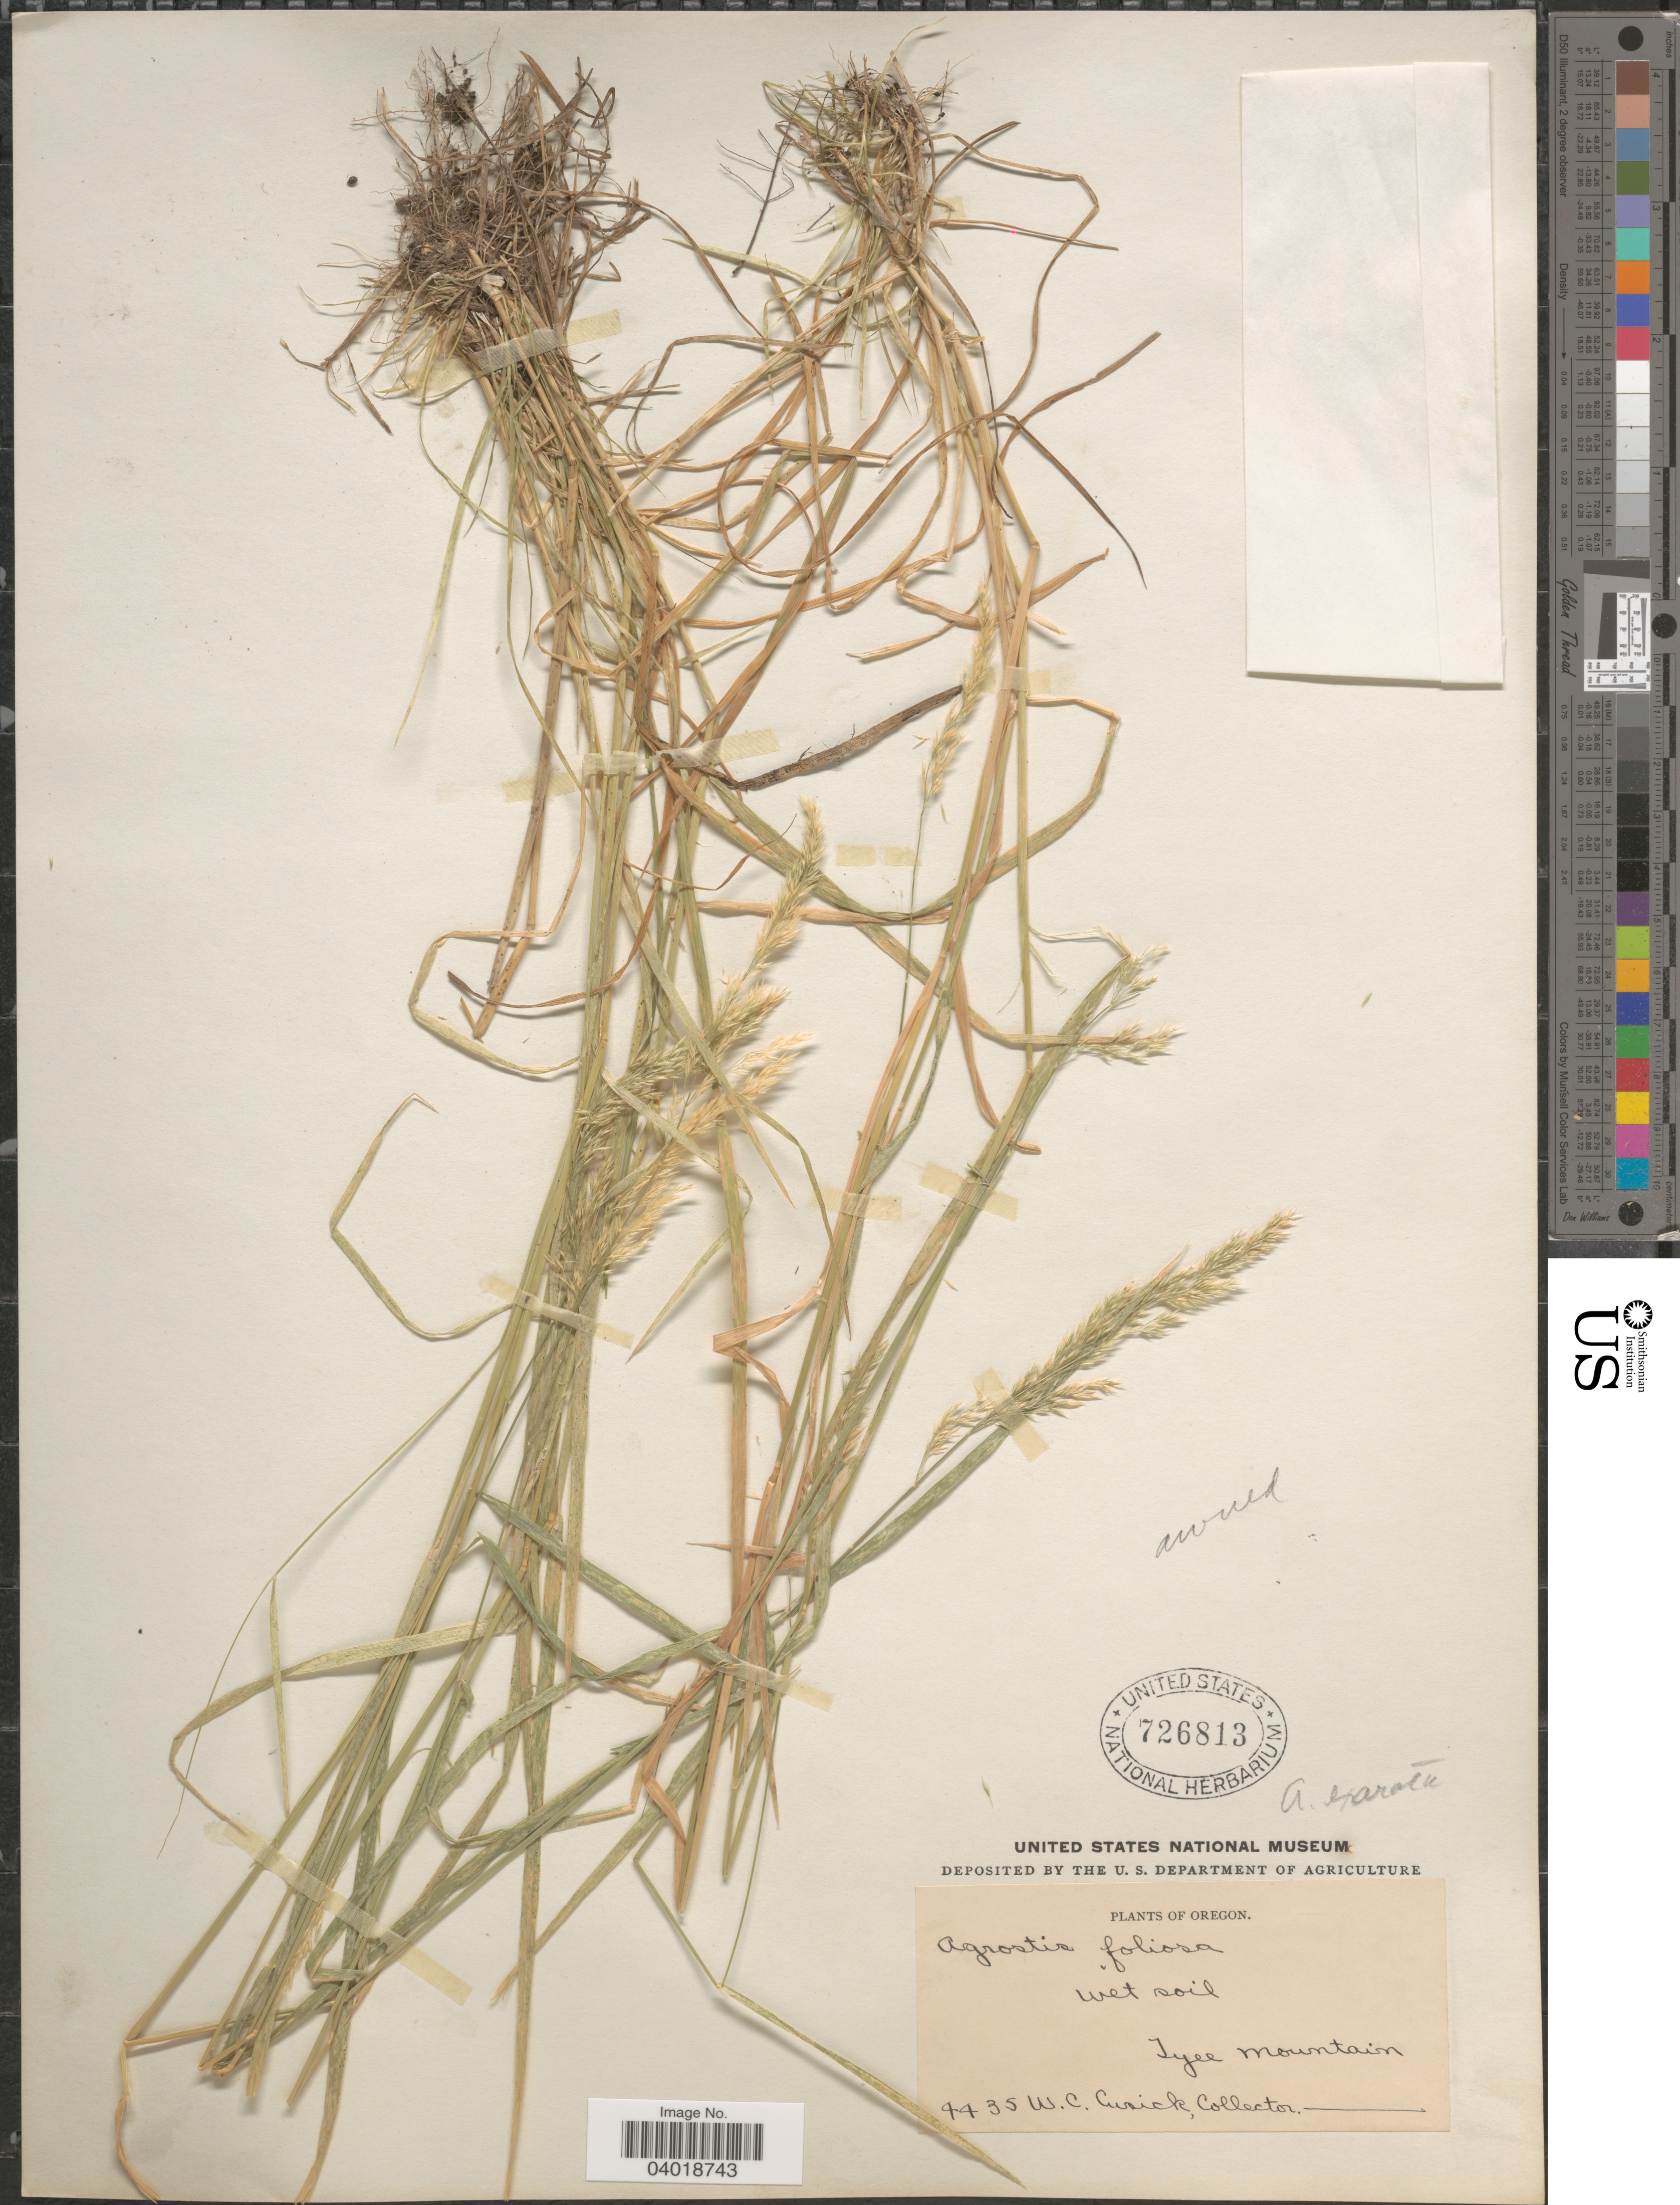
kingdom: Plantae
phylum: Tracheophyta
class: Liliopsida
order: Poales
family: Poaceae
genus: Agrostis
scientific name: Agrostis exarata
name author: Trin.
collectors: W. C. Cusick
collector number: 4435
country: United States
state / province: Oregon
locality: Tyee Mountain.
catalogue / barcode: US 726813